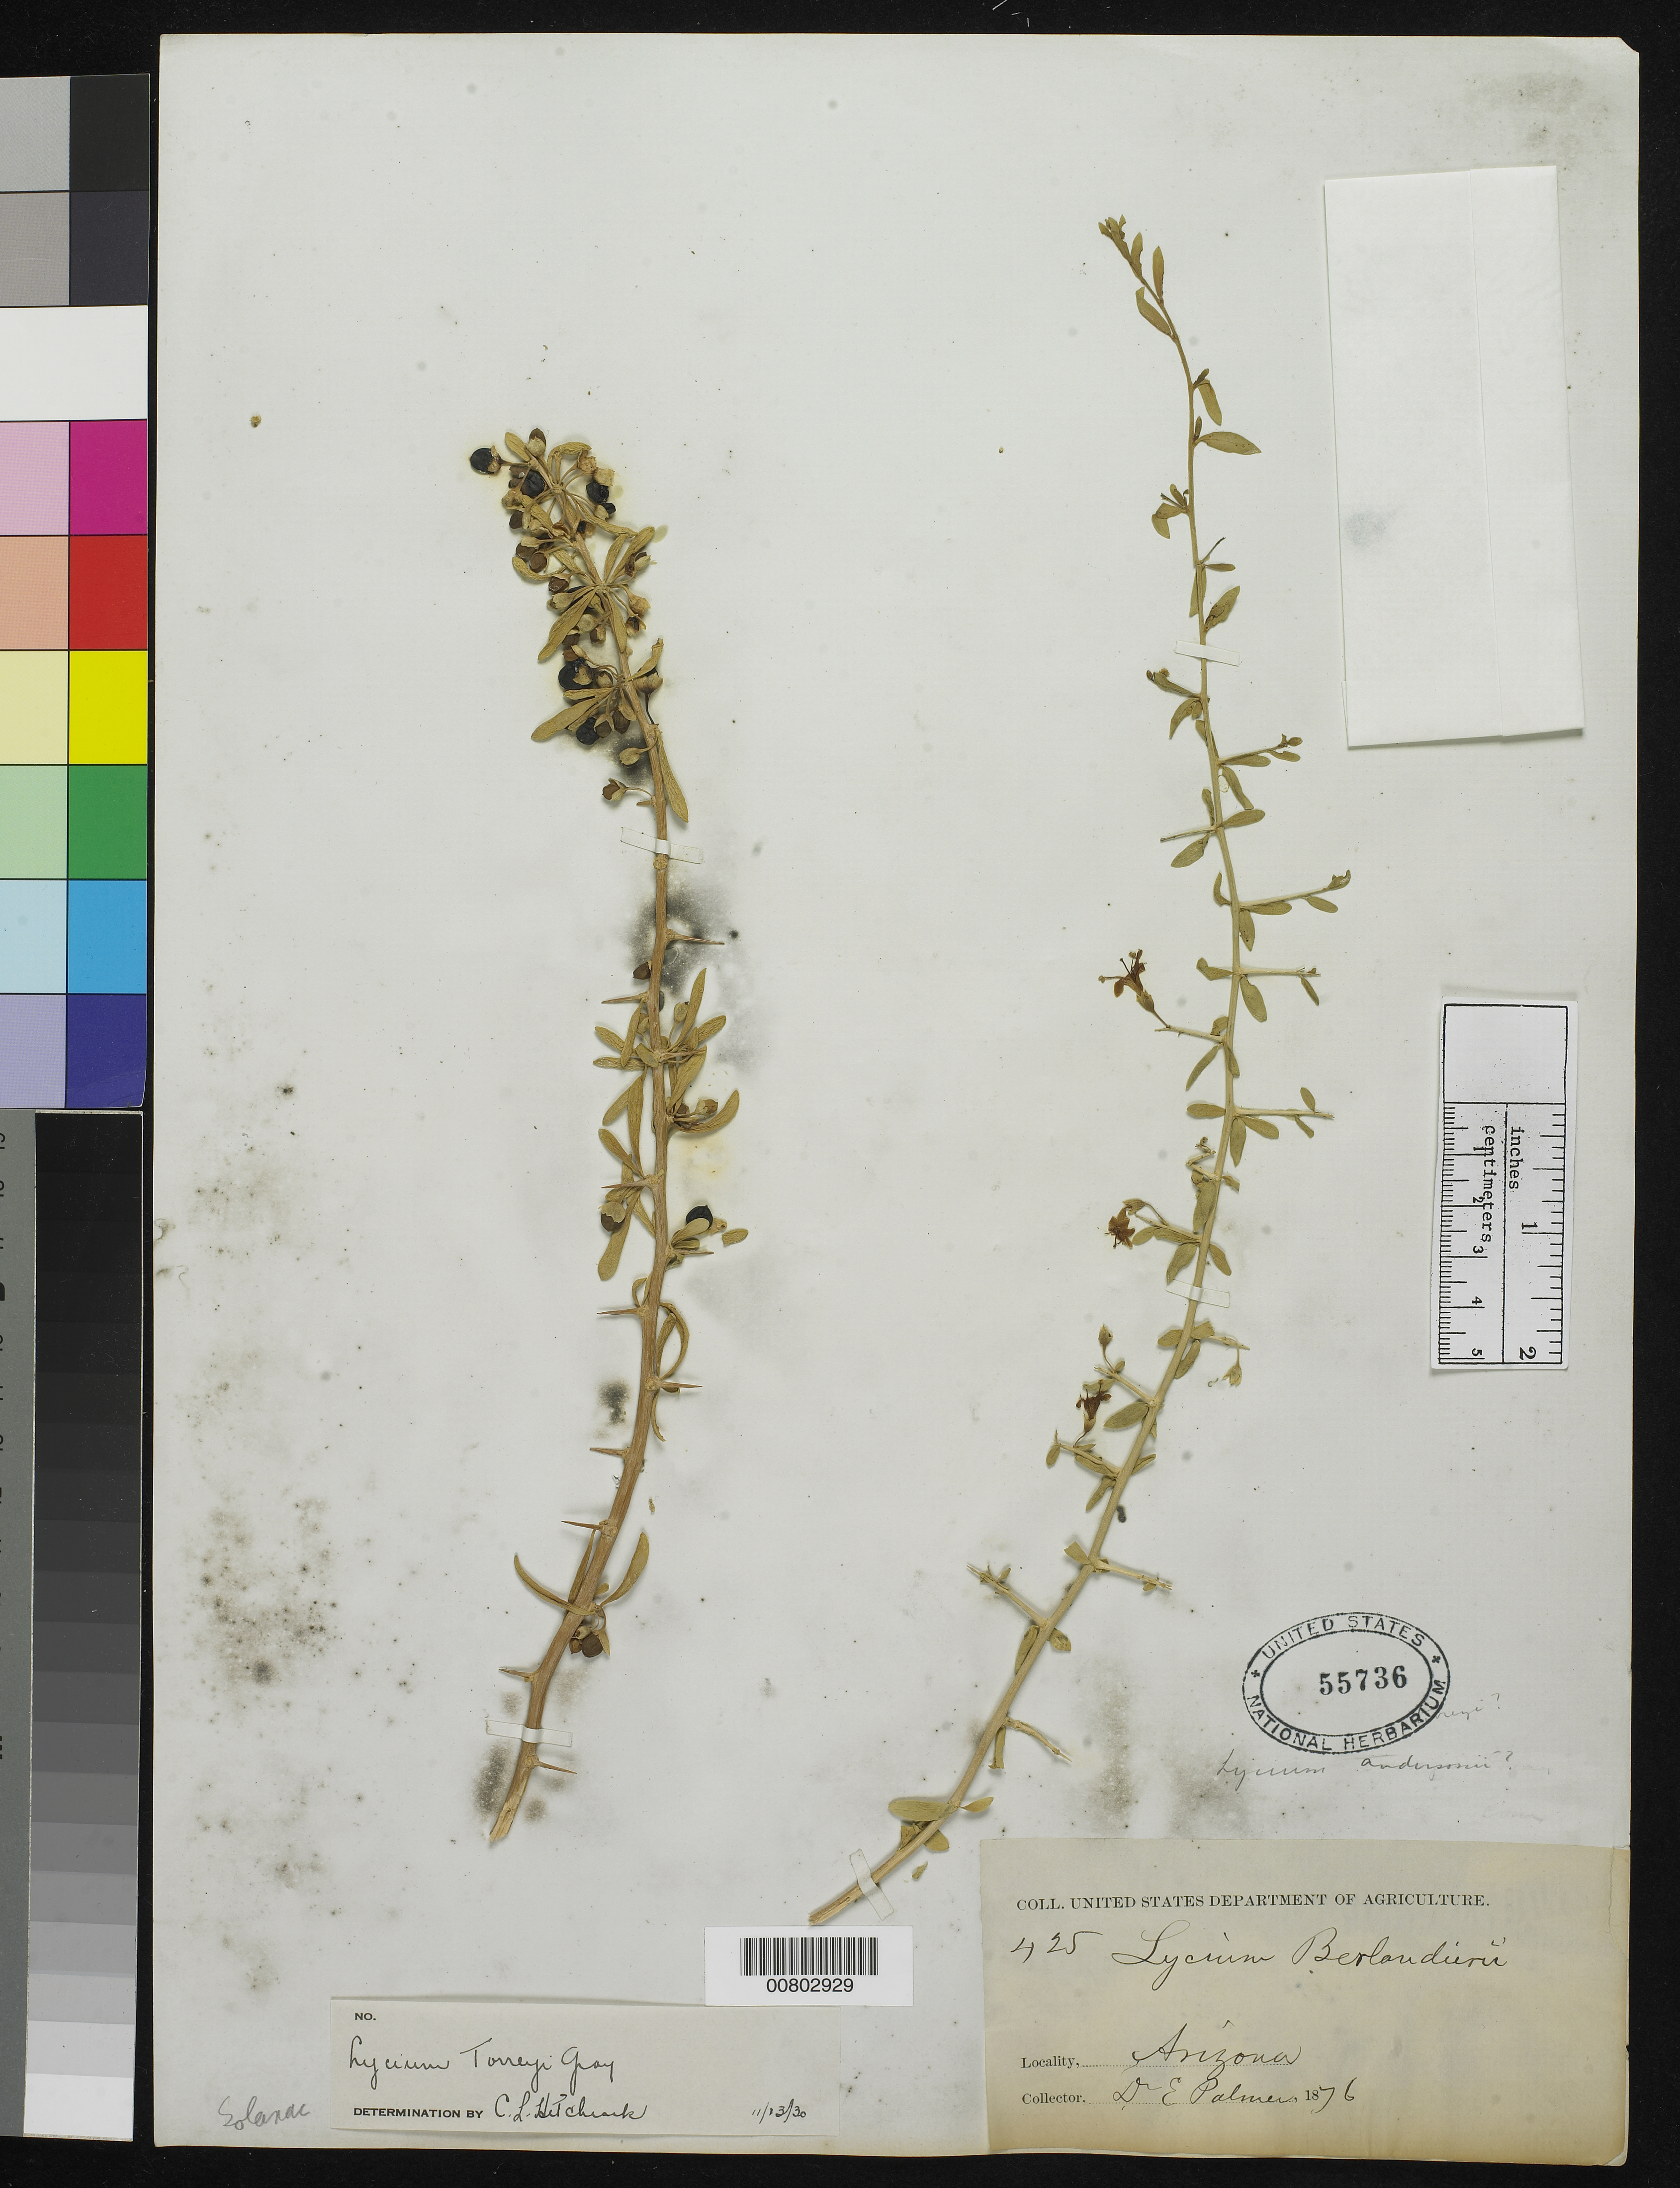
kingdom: Plantae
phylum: Tracheophyta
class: Magnoliopsida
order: Solanales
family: Solanaceae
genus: Lycium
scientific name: Lycium torreyi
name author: A. Gray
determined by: Hitchcock, Albert S.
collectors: E. Palmer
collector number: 425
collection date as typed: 1876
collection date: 1876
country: United States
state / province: Arizona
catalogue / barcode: US 55736